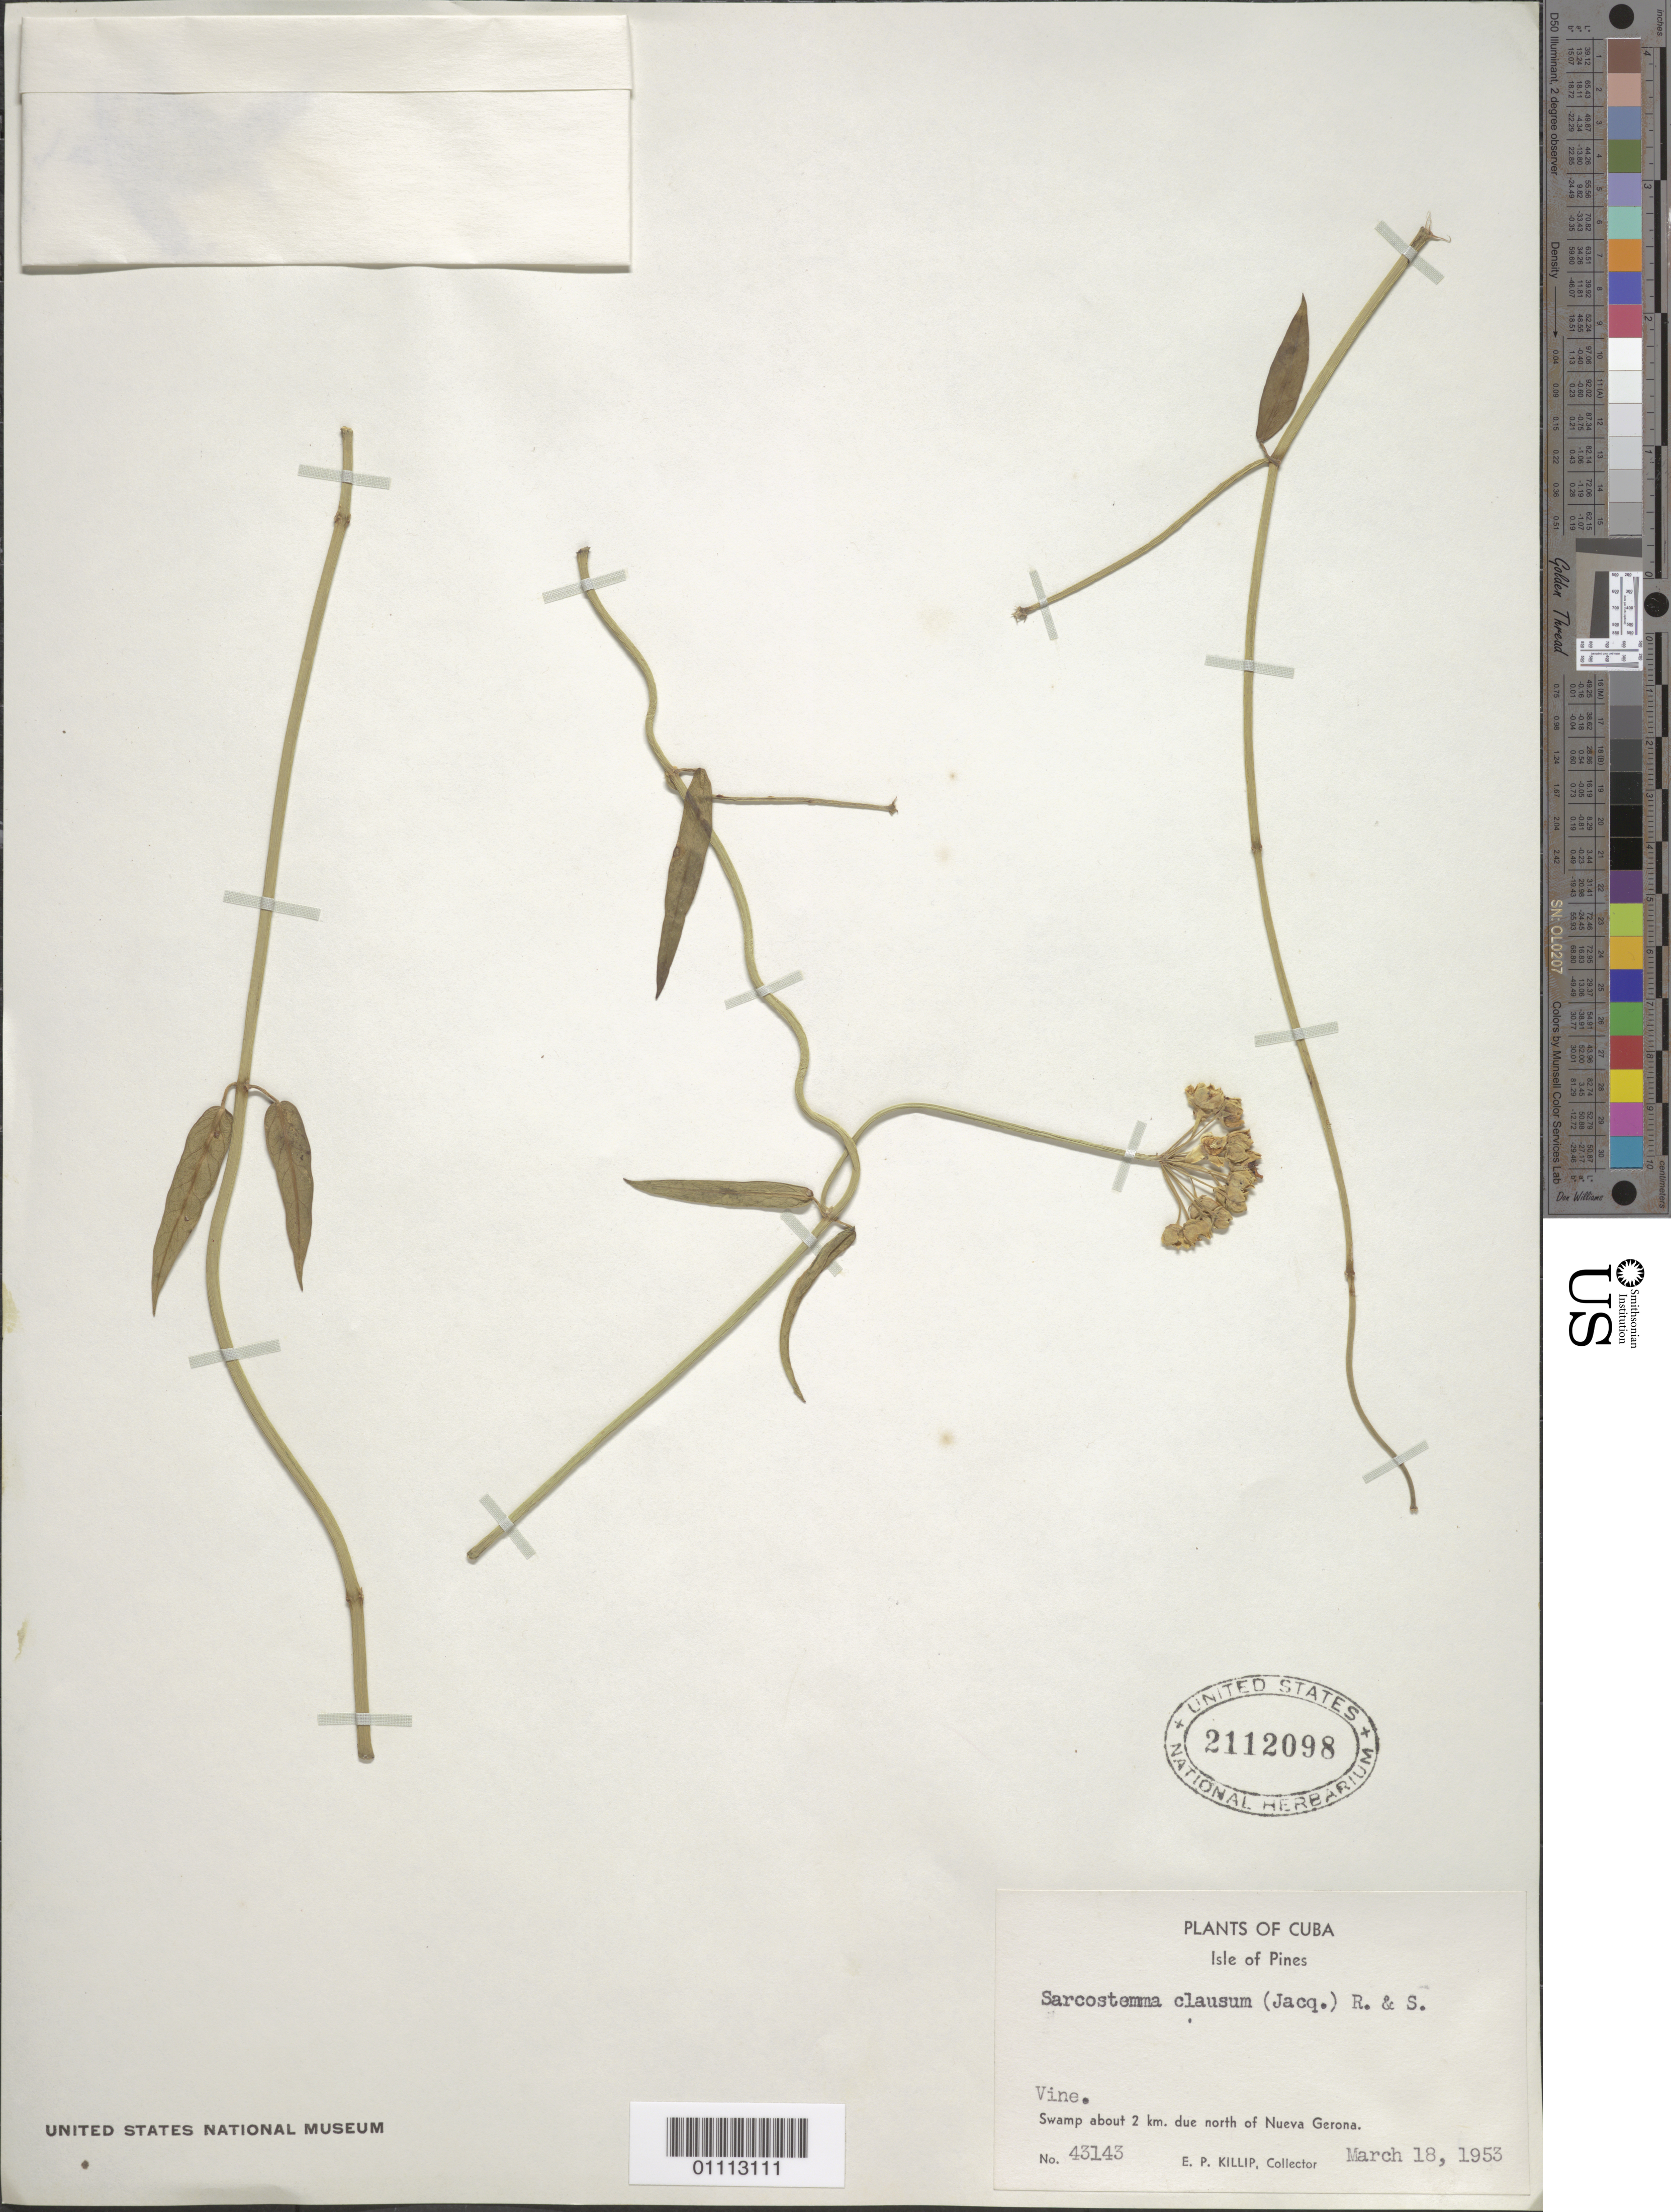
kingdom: Plantae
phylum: Tracheophyta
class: Magnoliopsida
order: Gentianales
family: Apocynaceae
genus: Sarcostemma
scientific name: Sarcostemma clausum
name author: (Jacq.) Schult.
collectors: E. P. Killip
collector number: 43143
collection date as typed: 18 Mar 1953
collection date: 1953-03-18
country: Cuba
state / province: Isla de La Juventud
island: Isla de la Juventud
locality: Swamp about 2 km due N of Nueva Gerona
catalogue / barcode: US 2112098